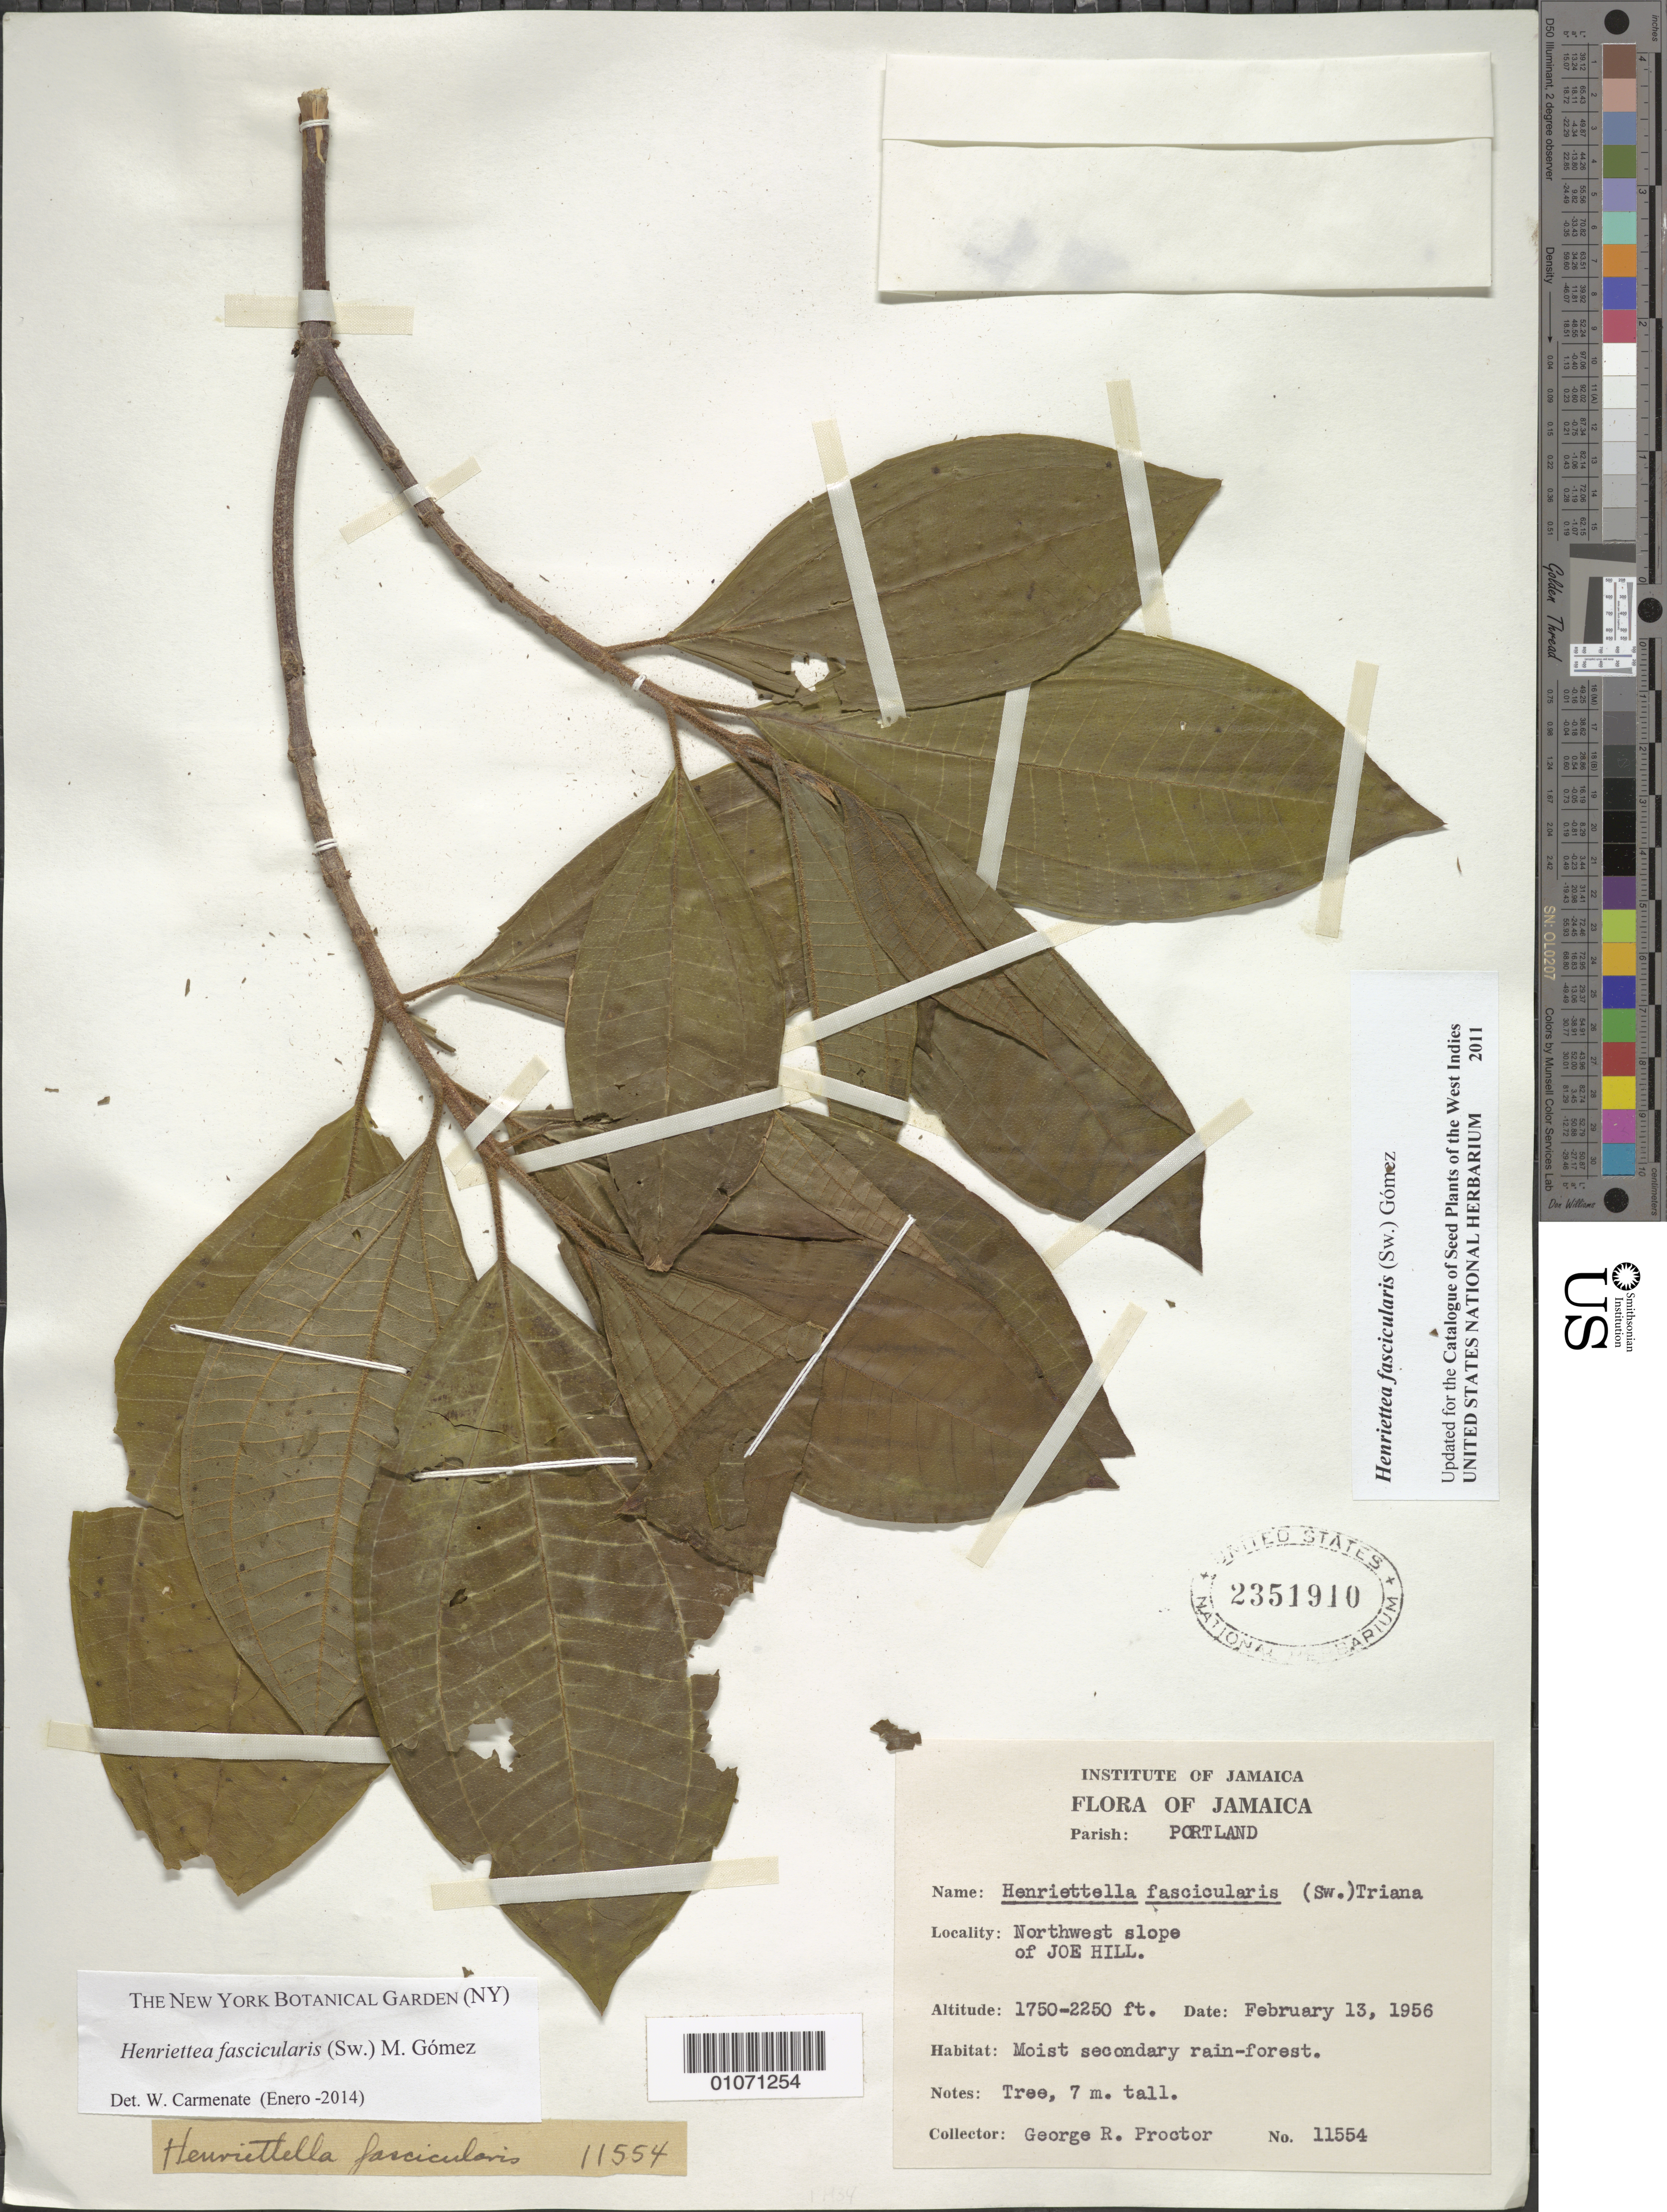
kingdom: Plantae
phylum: Tracheophyta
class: Magnoliopsida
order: Myrtales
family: Melastomataceae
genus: Henriettea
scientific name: Henriettea fascicularis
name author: (Sw.) M. Gómez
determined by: Carmenate, W.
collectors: G. R. Proctor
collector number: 11554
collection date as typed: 13 Feb 1956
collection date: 1956-02-13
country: Jamaica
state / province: Portland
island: Jamaica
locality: Joe Hill, NW slope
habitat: Moist secondary rainforest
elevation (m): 533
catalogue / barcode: US 2351910